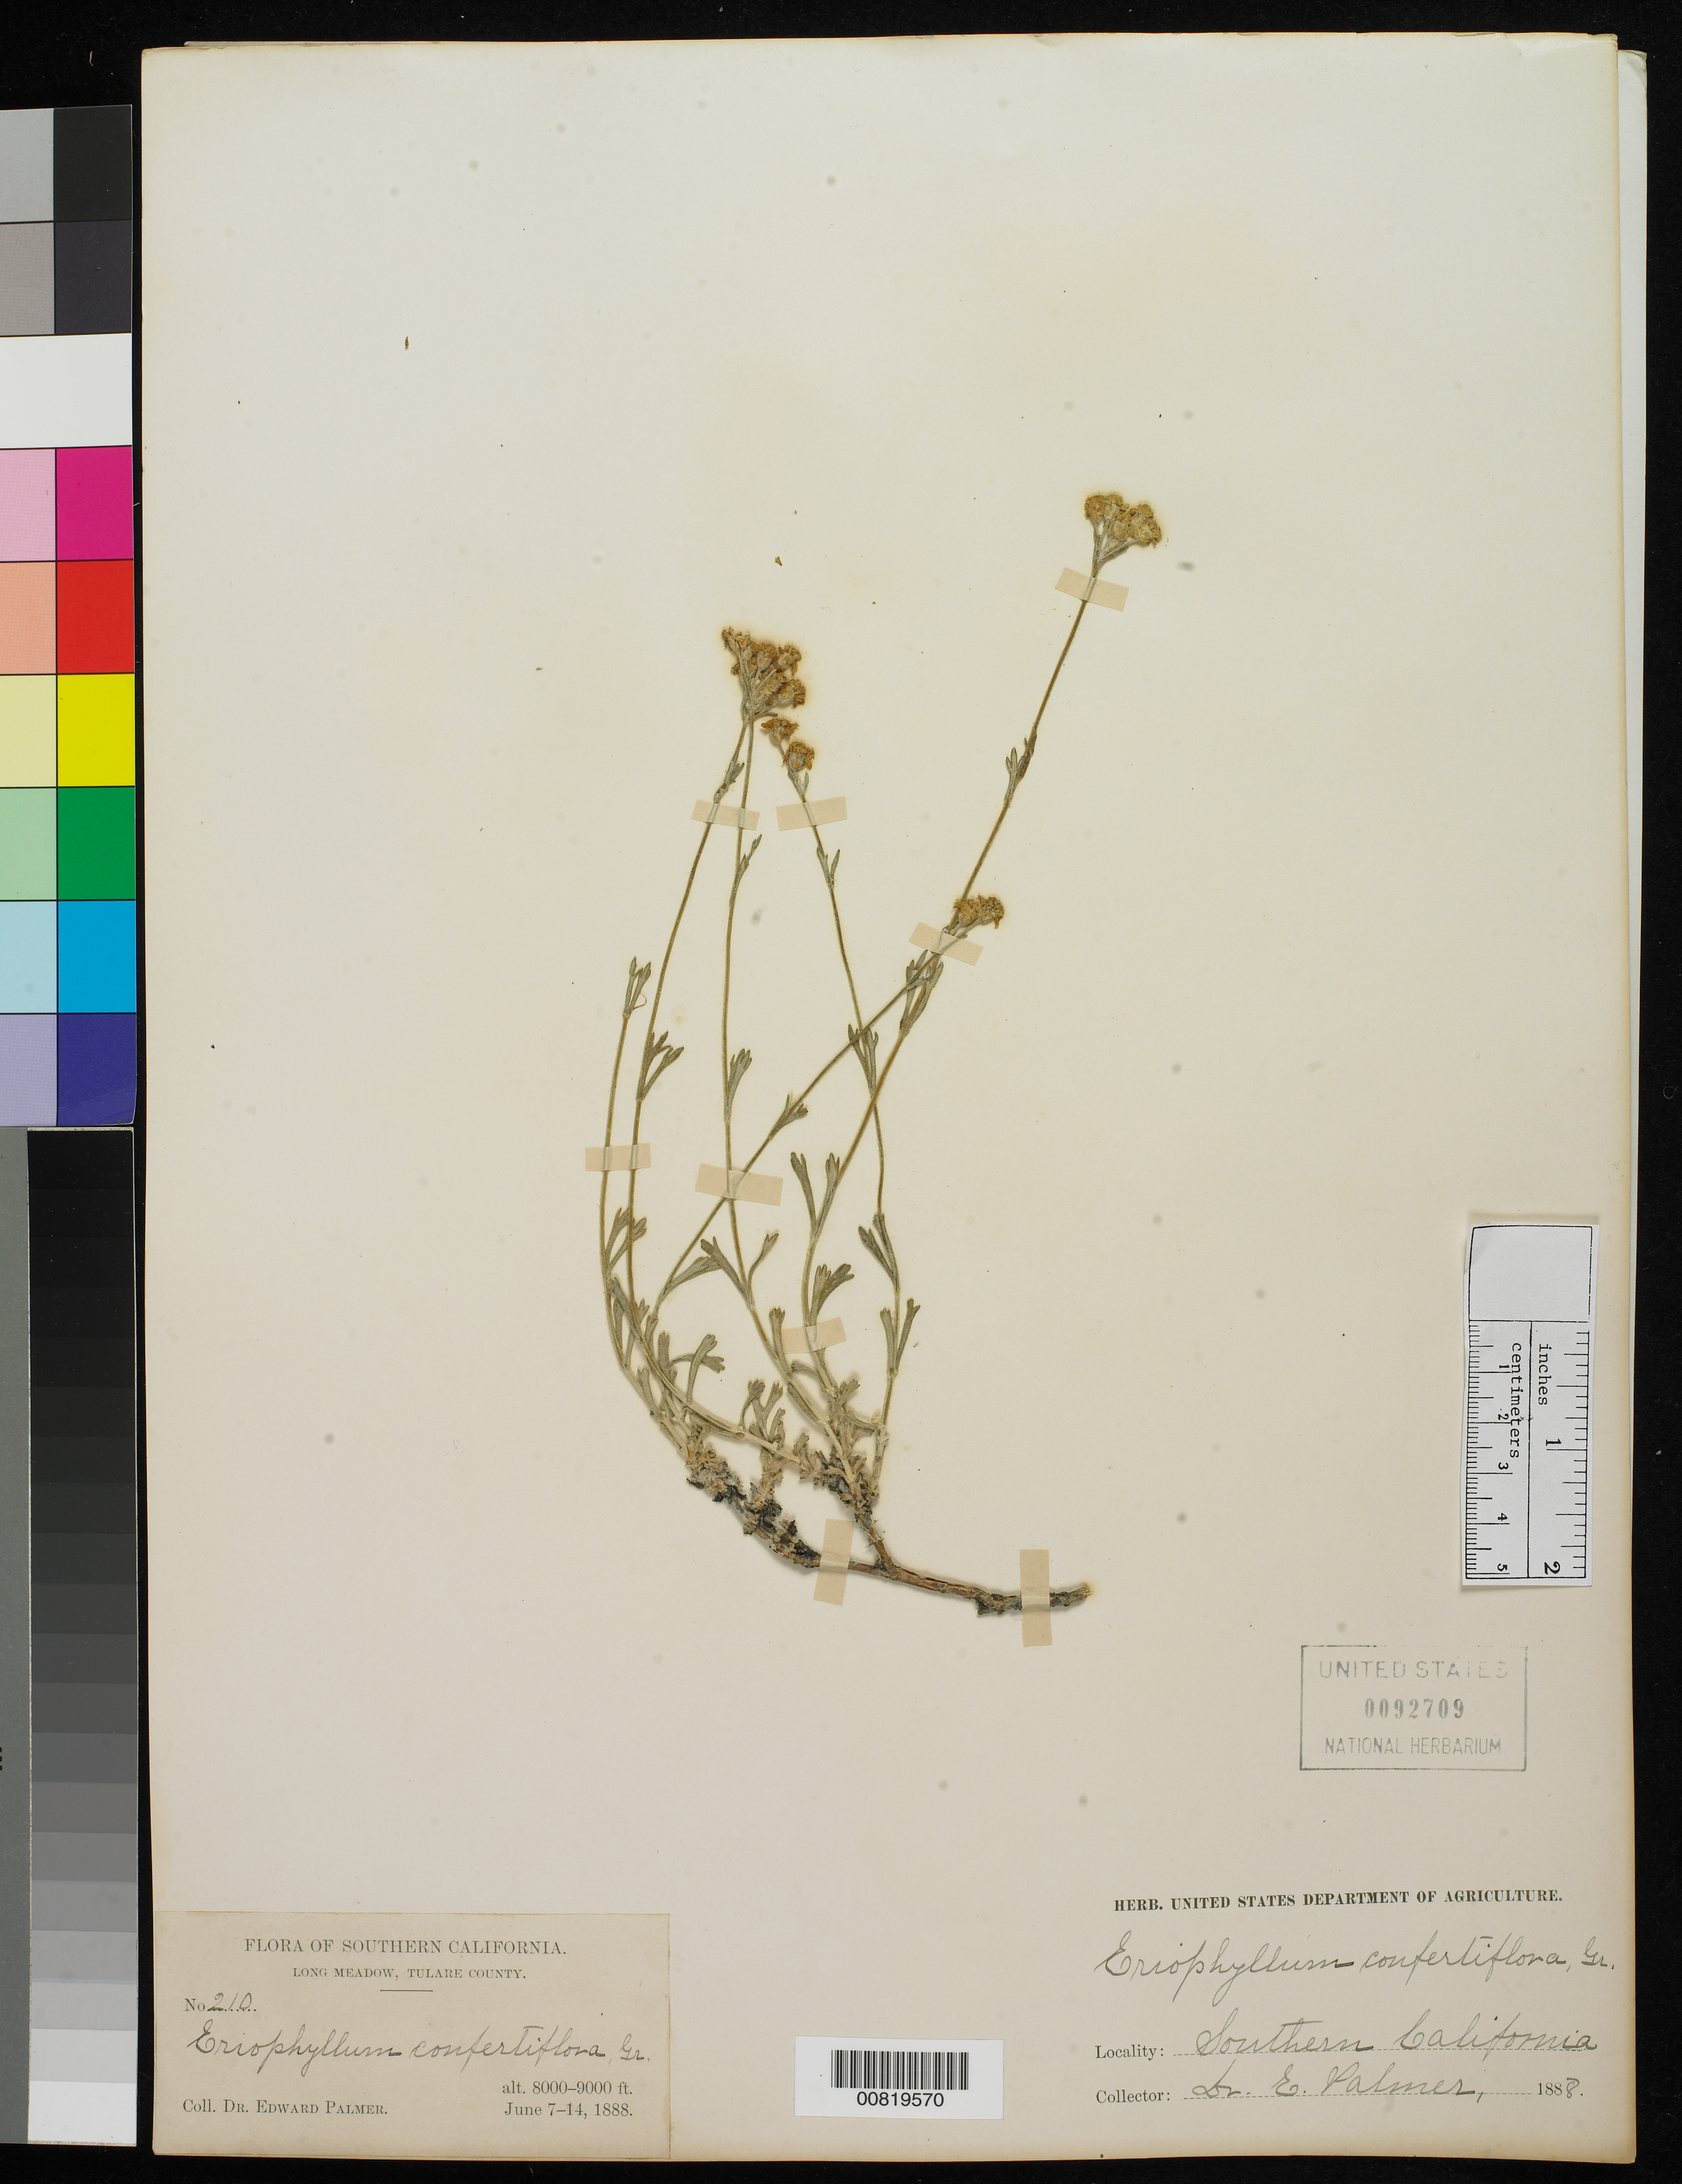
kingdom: Plantae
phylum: Tracheophyta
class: Magnoliopsida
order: Asterales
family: Asteraceae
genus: Eriophyllum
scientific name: Eriophyllum confertiflorum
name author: (DC.) A. Gray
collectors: E. Palmer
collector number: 210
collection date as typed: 07 Jun 1888 to 14 Jun 1888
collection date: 1888-06-07/1888-06-14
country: United States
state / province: California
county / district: Tulare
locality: Long Meadow, Tulare County, California.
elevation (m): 2438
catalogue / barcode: US 92709